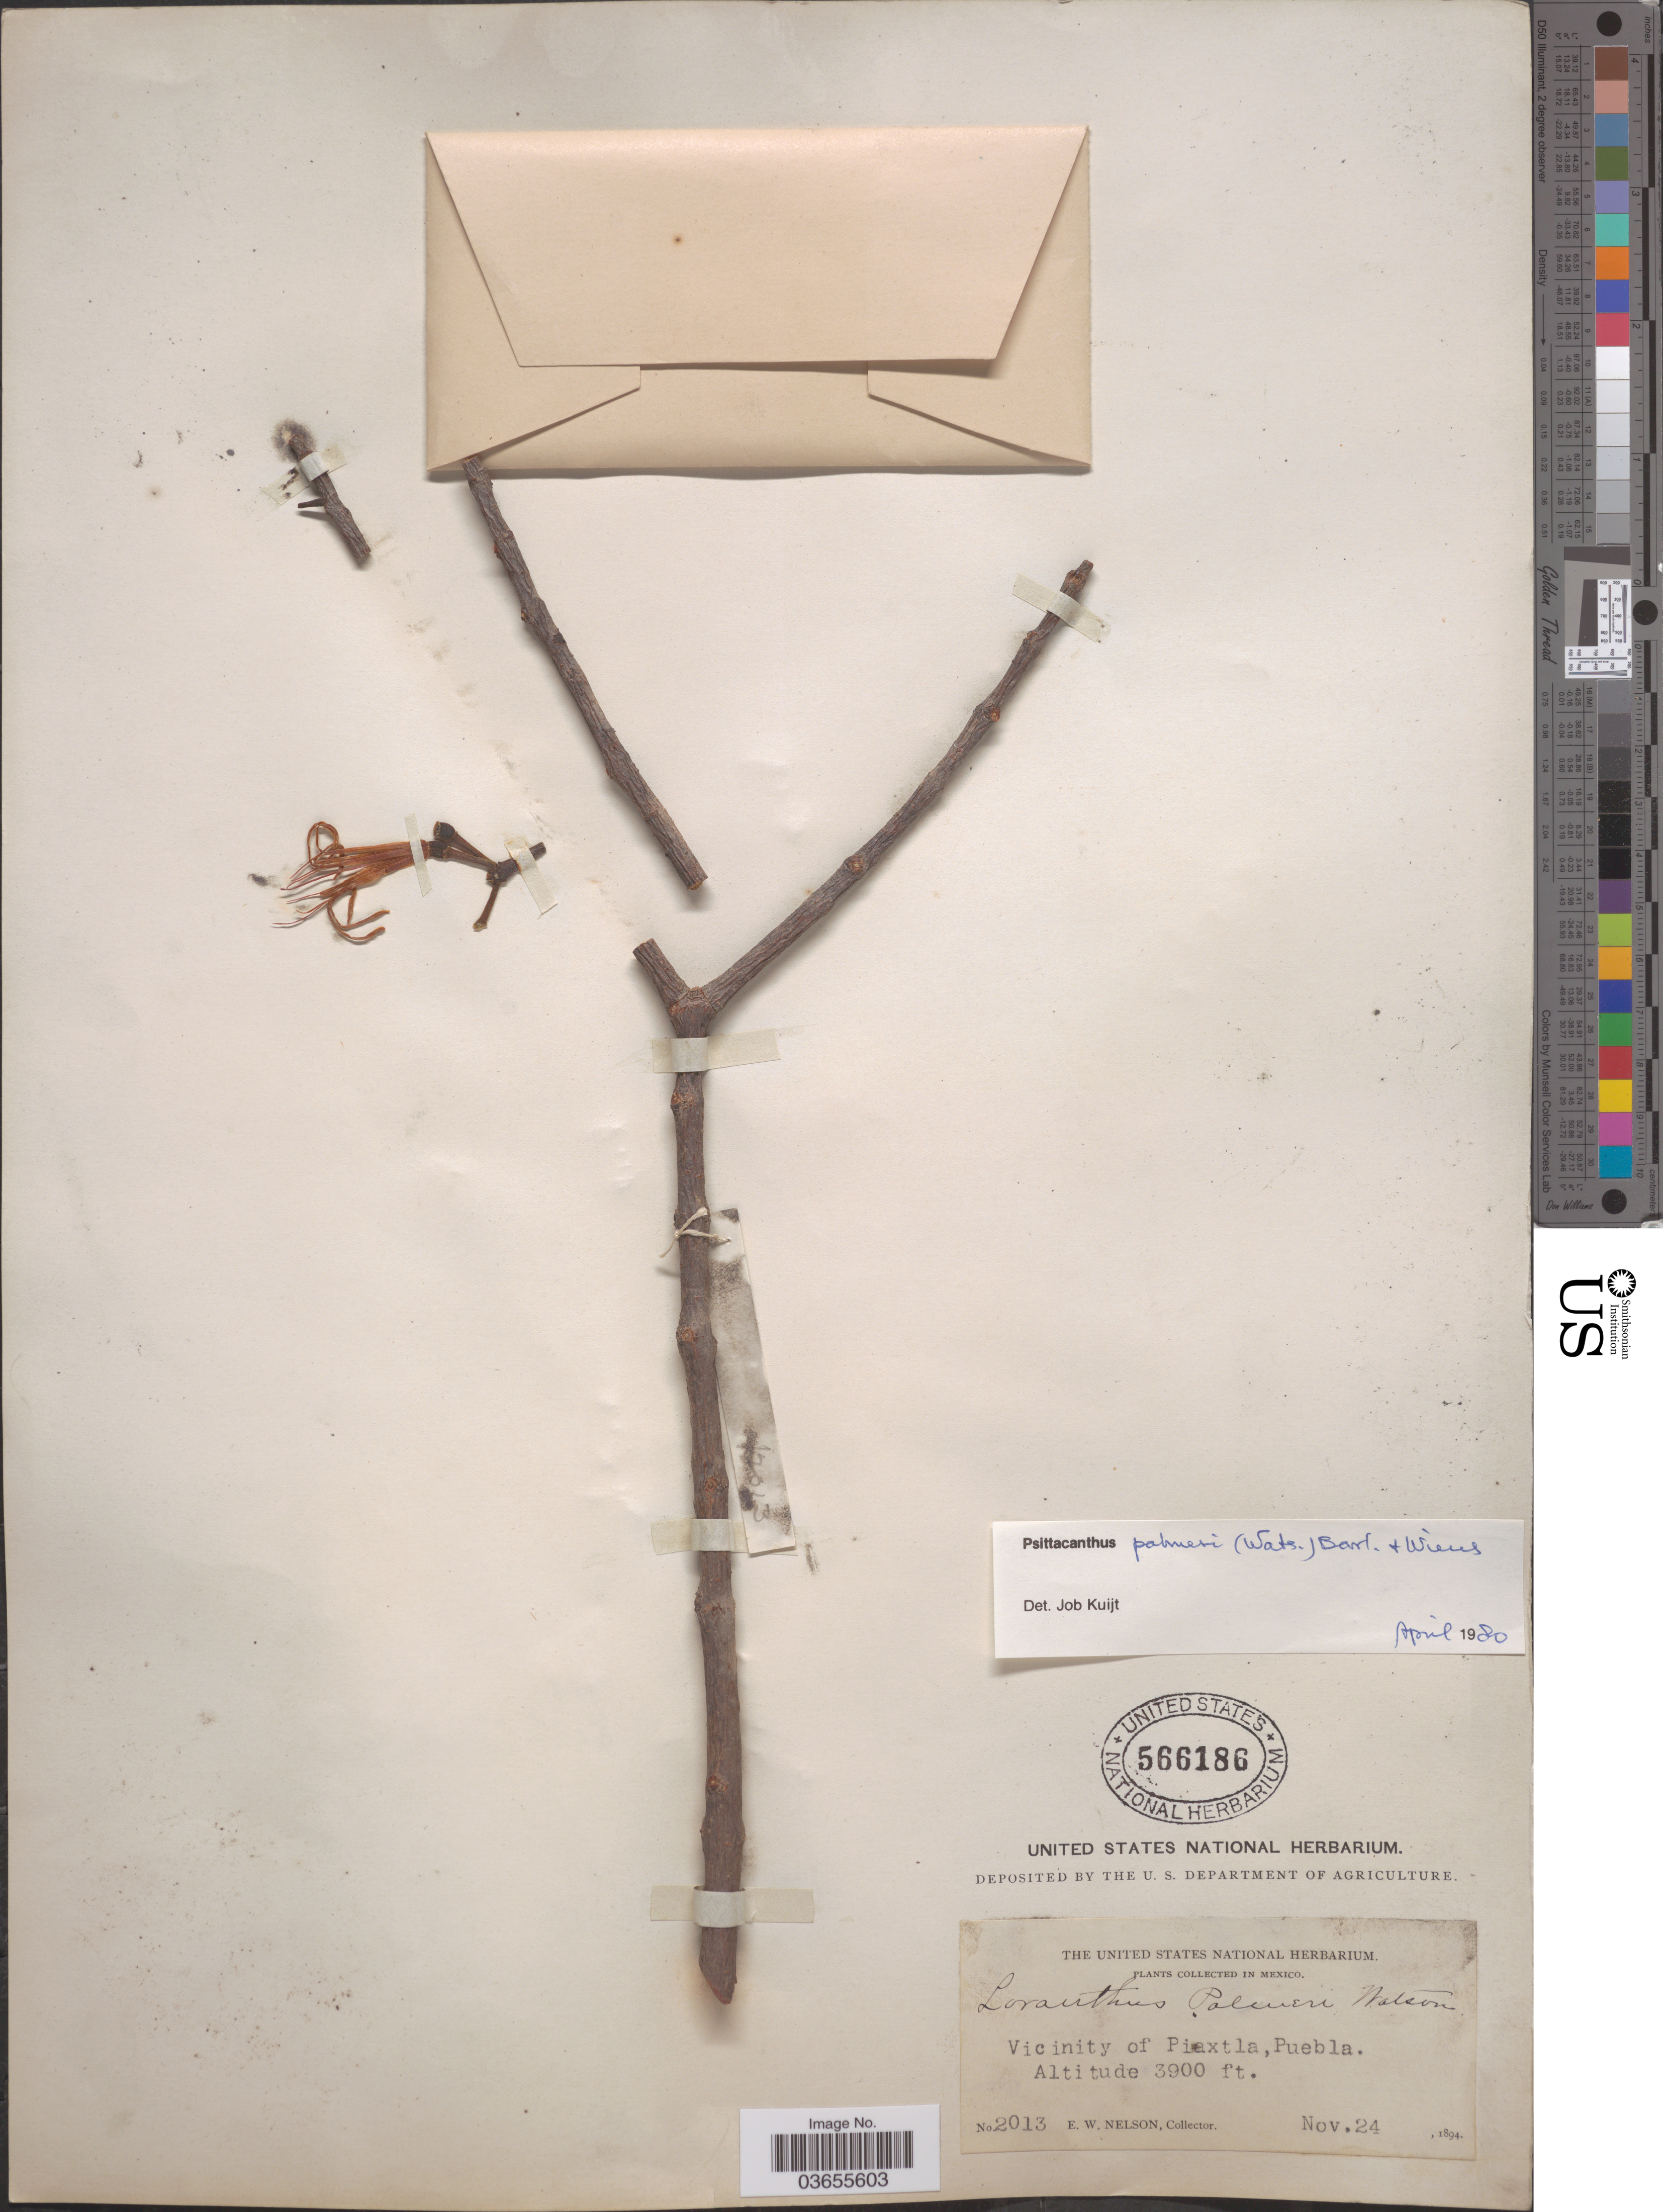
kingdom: Plantae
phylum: Tracheophyta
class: Magnoliopsida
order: Santalales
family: Loranthaceae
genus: Psittacanthus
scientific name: Psittacanthus palmeri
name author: (S. Watson) Barlow & Wiens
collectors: E. W. Nelson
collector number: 2013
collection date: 1894-11-24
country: Mexico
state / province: Puebla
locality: Vicinity of Piaxtla.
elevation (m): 1189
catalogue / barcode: US 566186